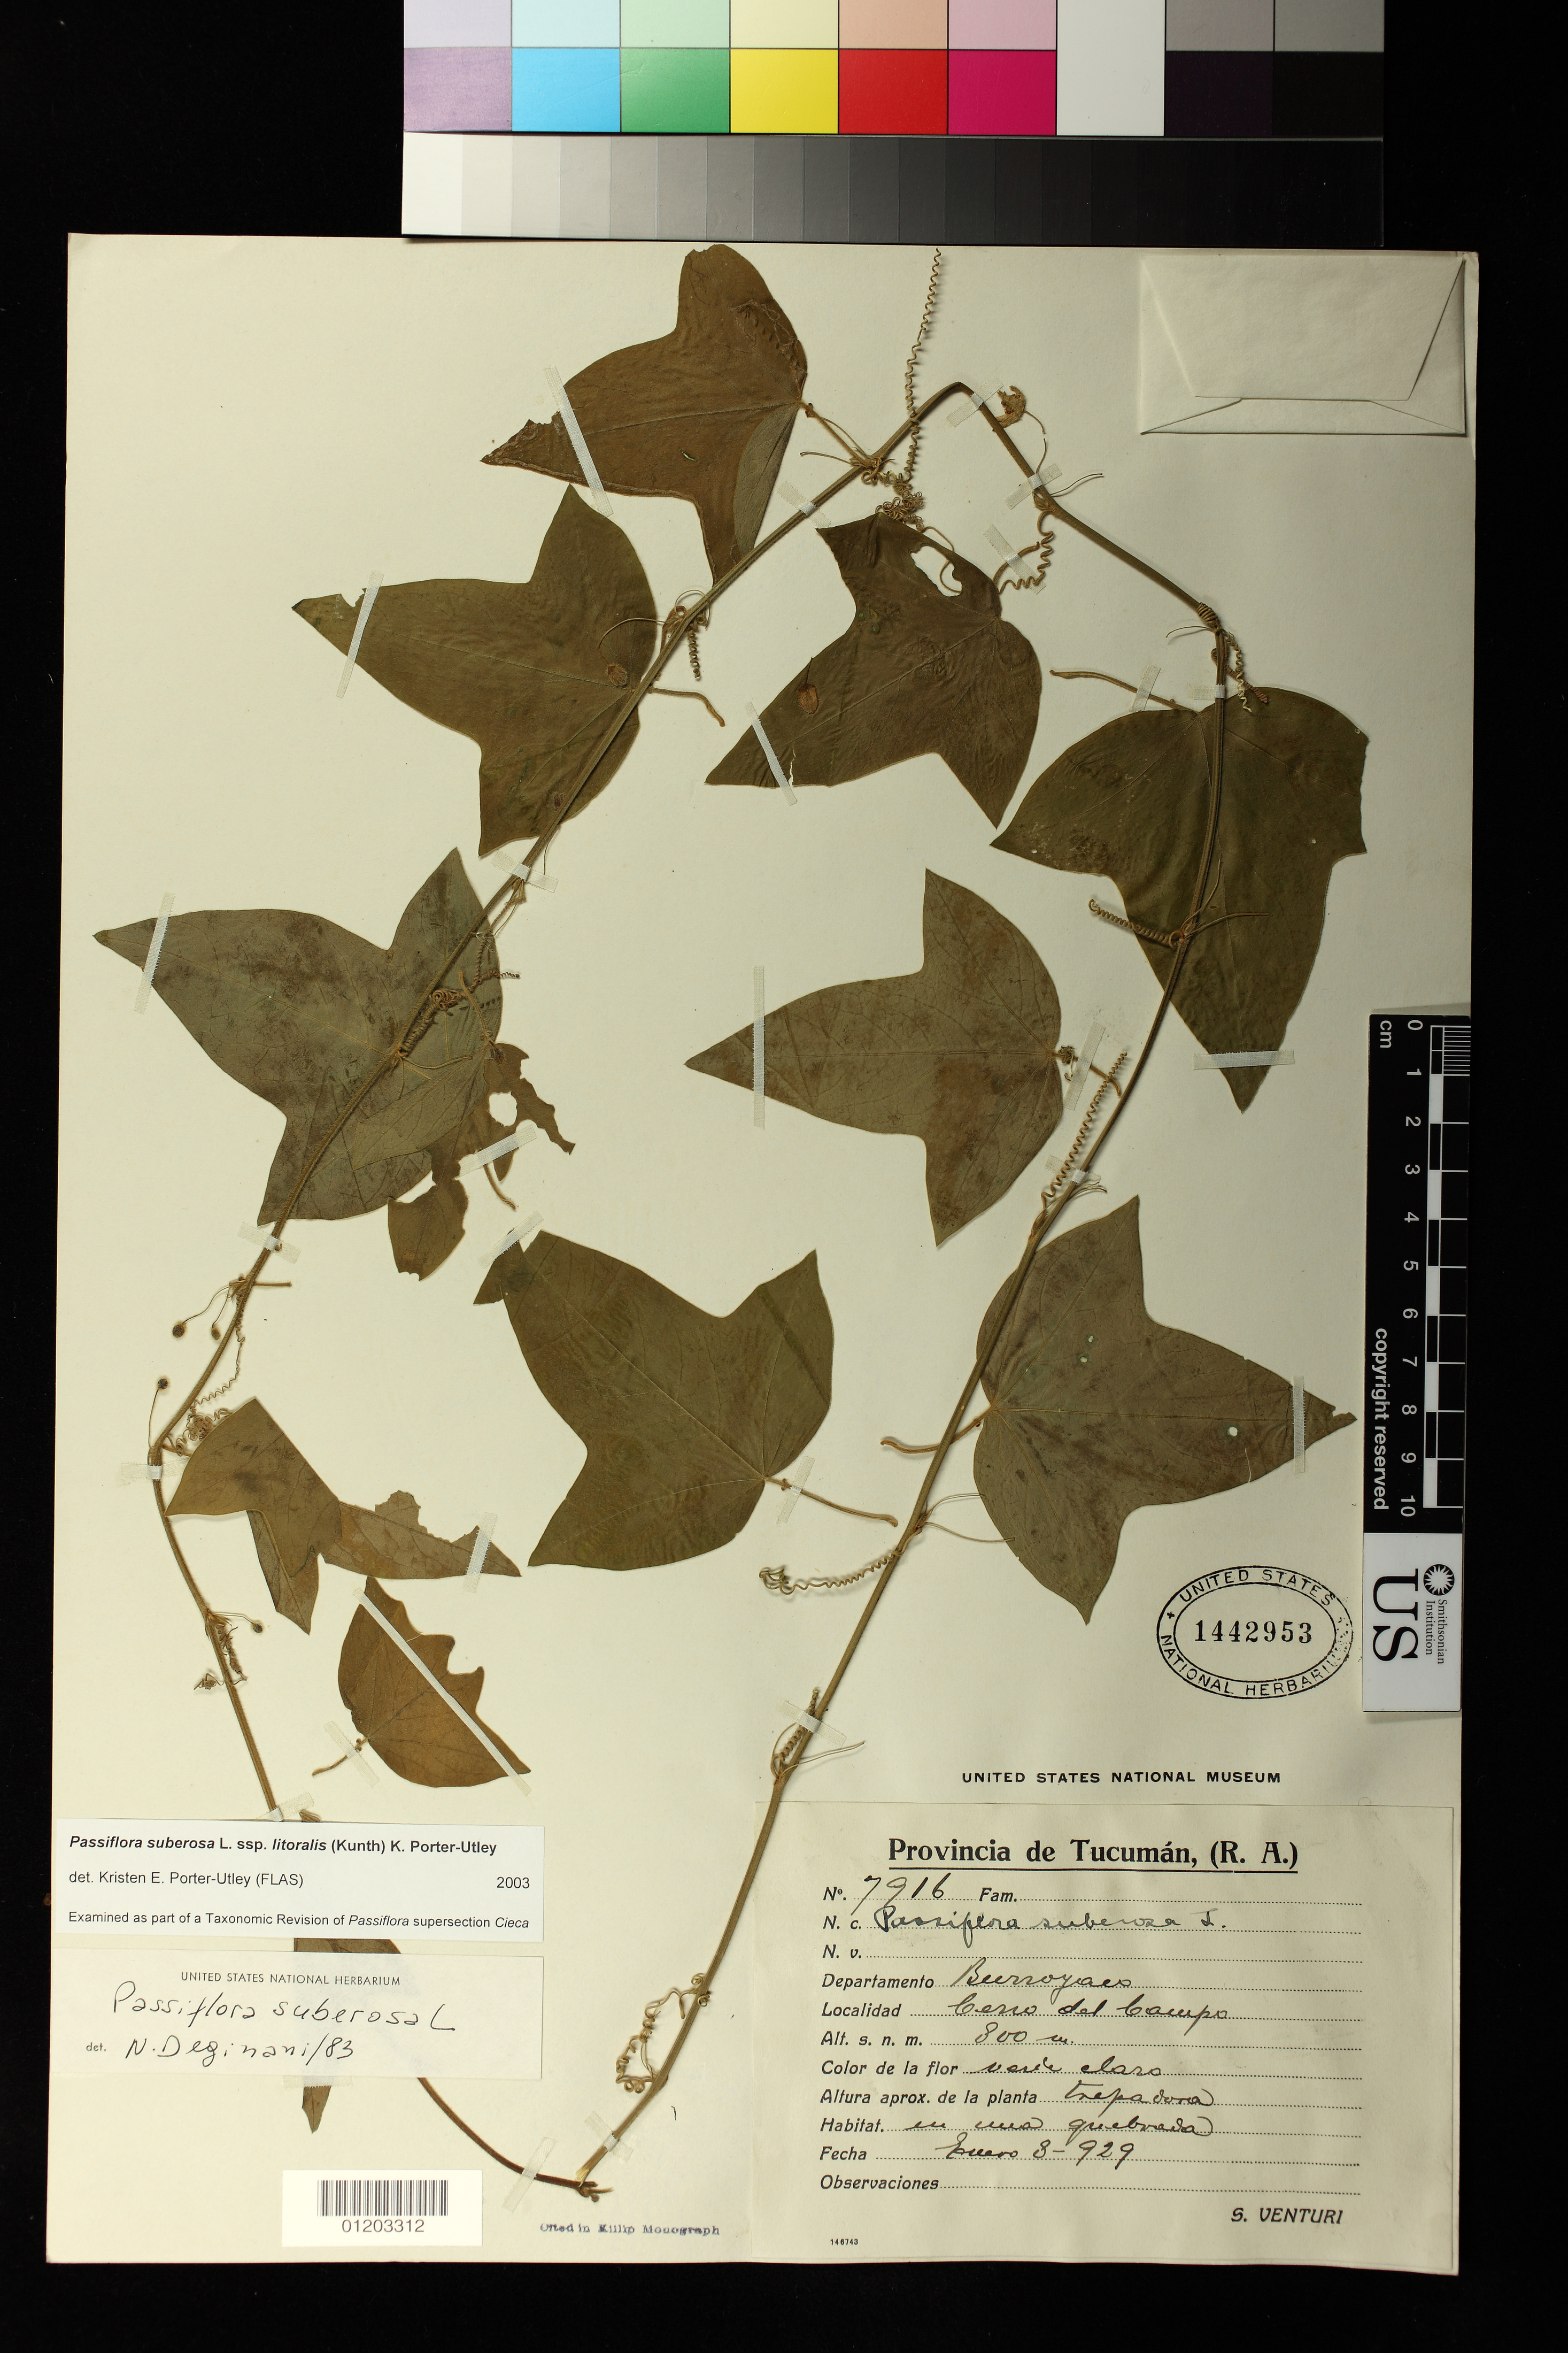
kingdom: Plantae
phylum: Tracheophyta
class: Magnoliopsida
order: Malpighiales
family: Passifloraceae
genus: Passiflora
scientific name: Passiflora suberosa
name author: L.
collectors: S. Venturi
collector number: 7916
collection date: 1929-01-08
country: Argentina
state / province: Tucuman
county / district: Burruyacu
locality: Ceno del Caiupo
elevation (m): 800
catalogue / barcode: US 1442953